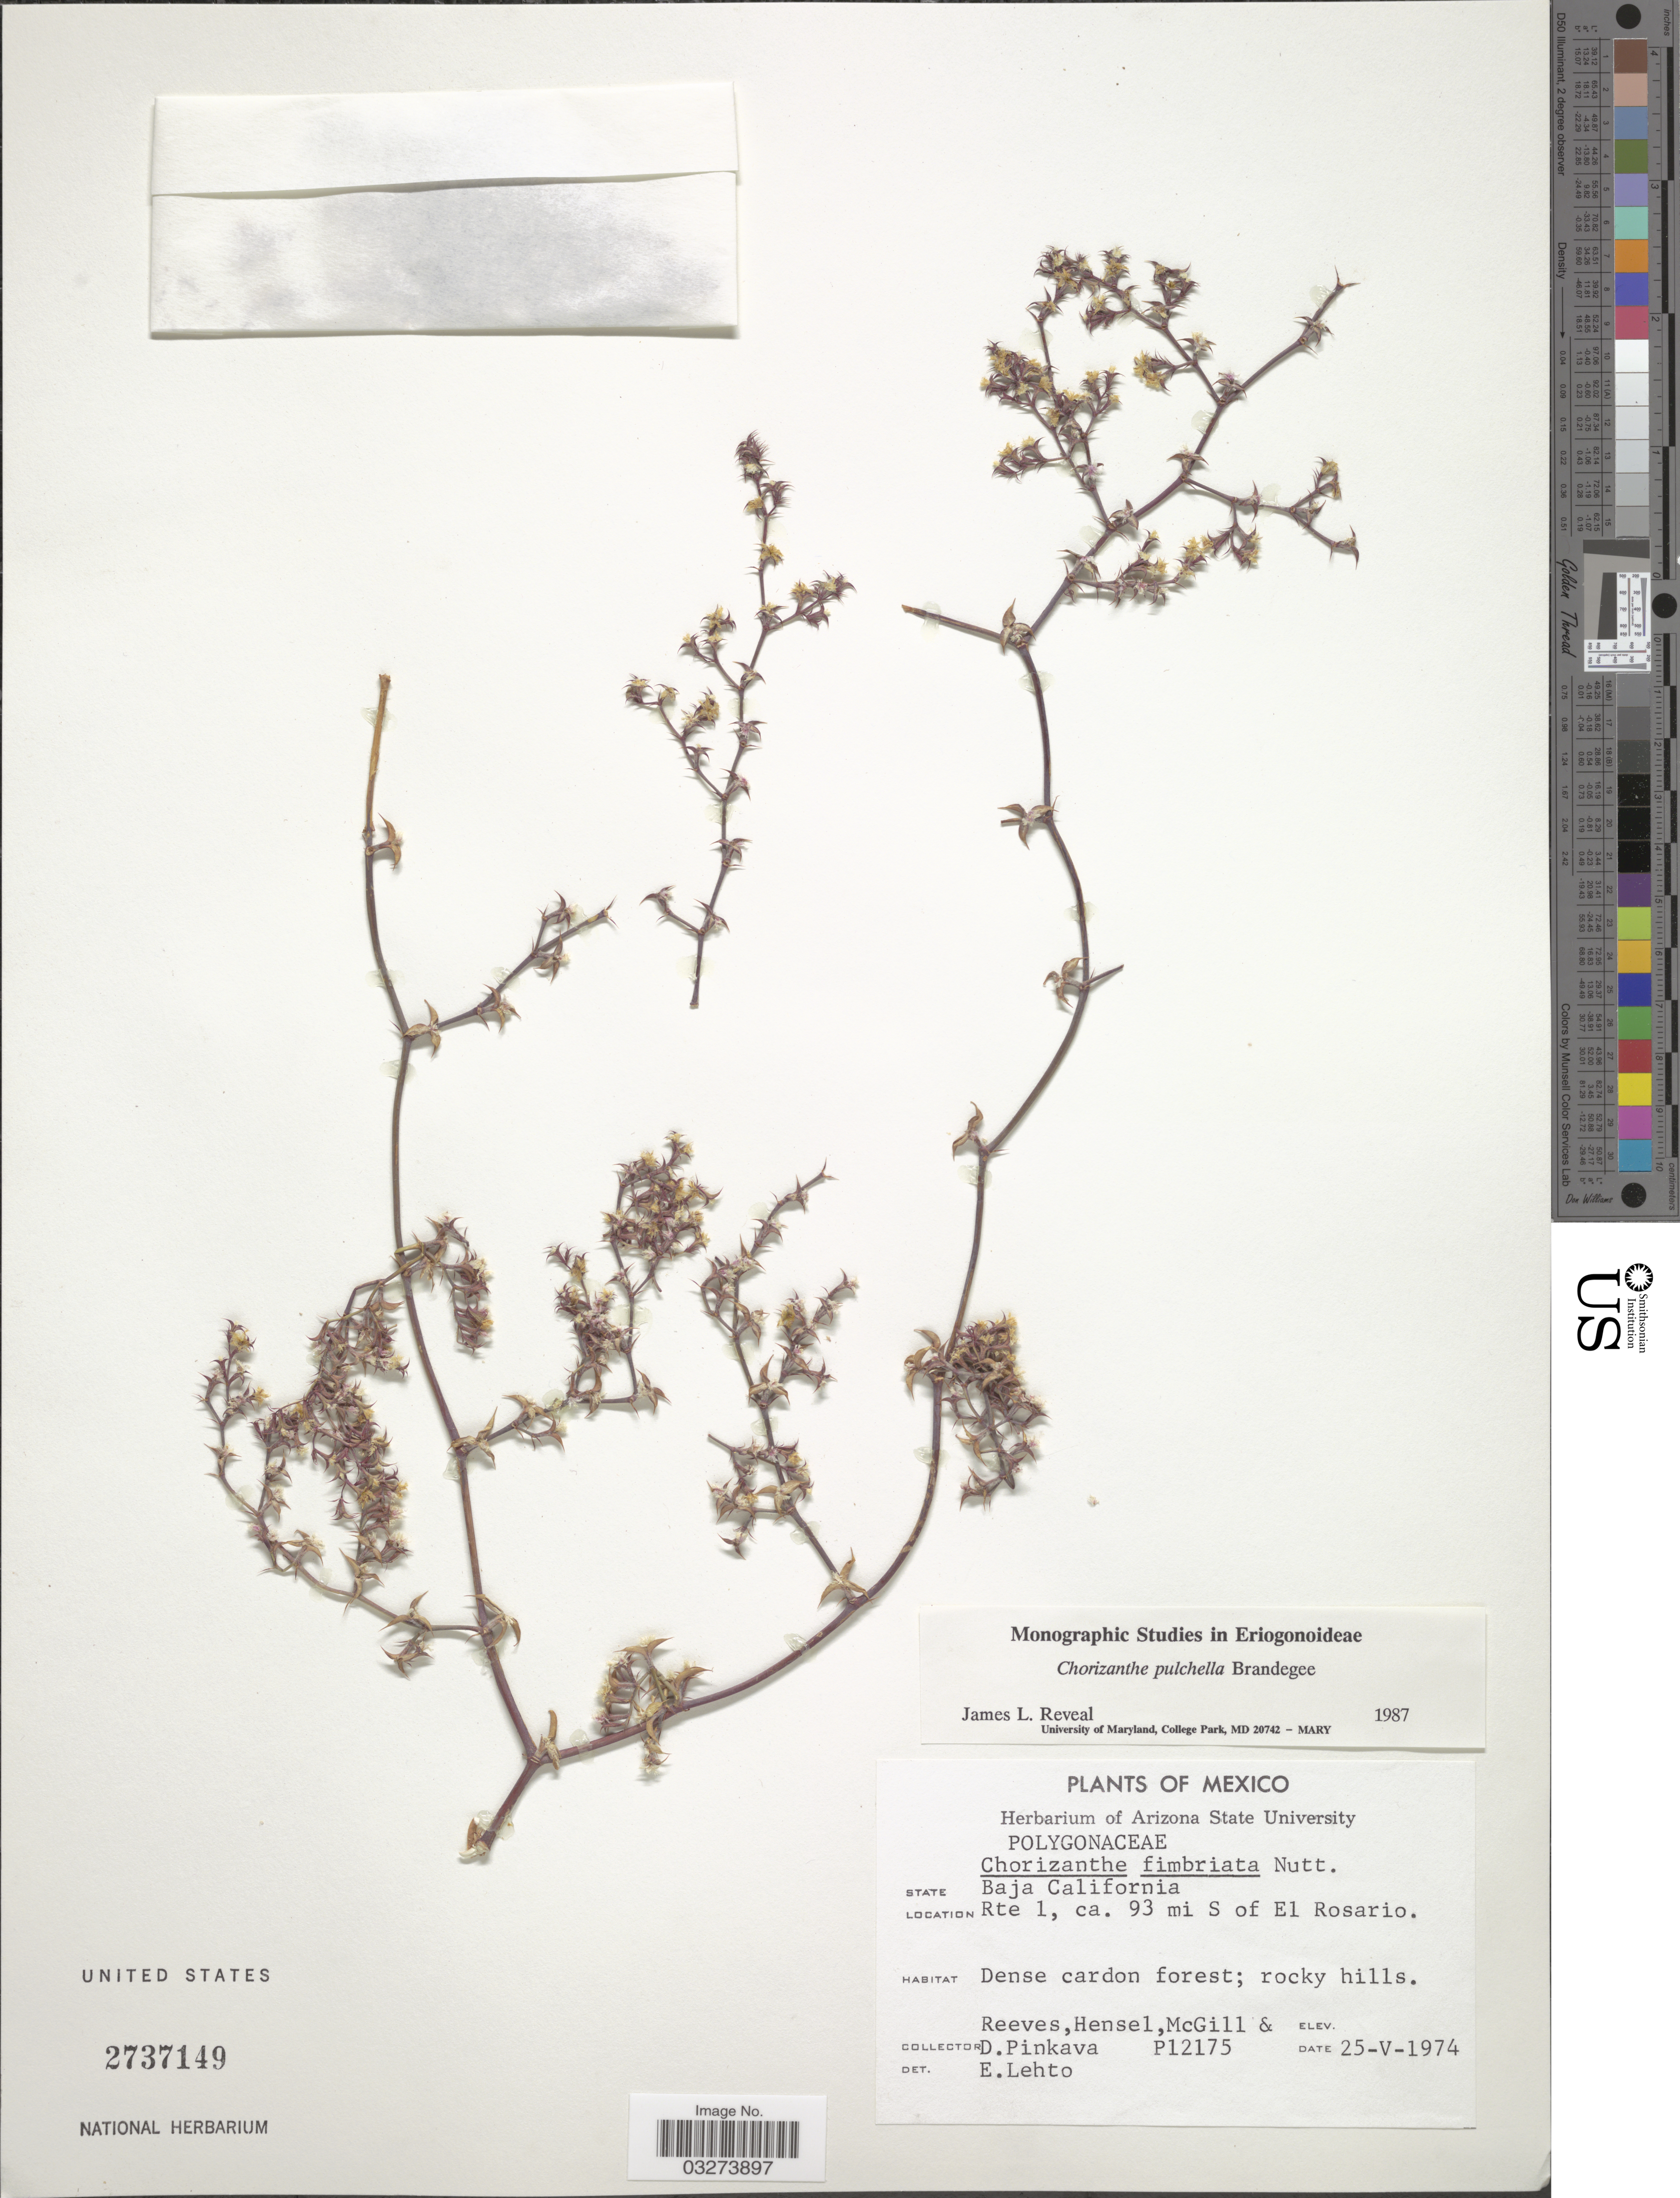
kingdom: Plantae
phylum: Tracheophyta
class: Magnoliopsida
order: Caryophyllales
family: Polygonaceae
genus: Chorizanthe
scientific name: Chorizanthe pulchella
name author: Brandegee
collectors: -. Reeves, -. Hensel, -. McGill & Pinkava, D. B.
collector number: P12175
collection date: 1974-05-25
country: Mexico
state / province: Baja California Norte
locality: Rte 1, ca. 93 mi S of El Rosario.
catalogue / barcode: US 2737149